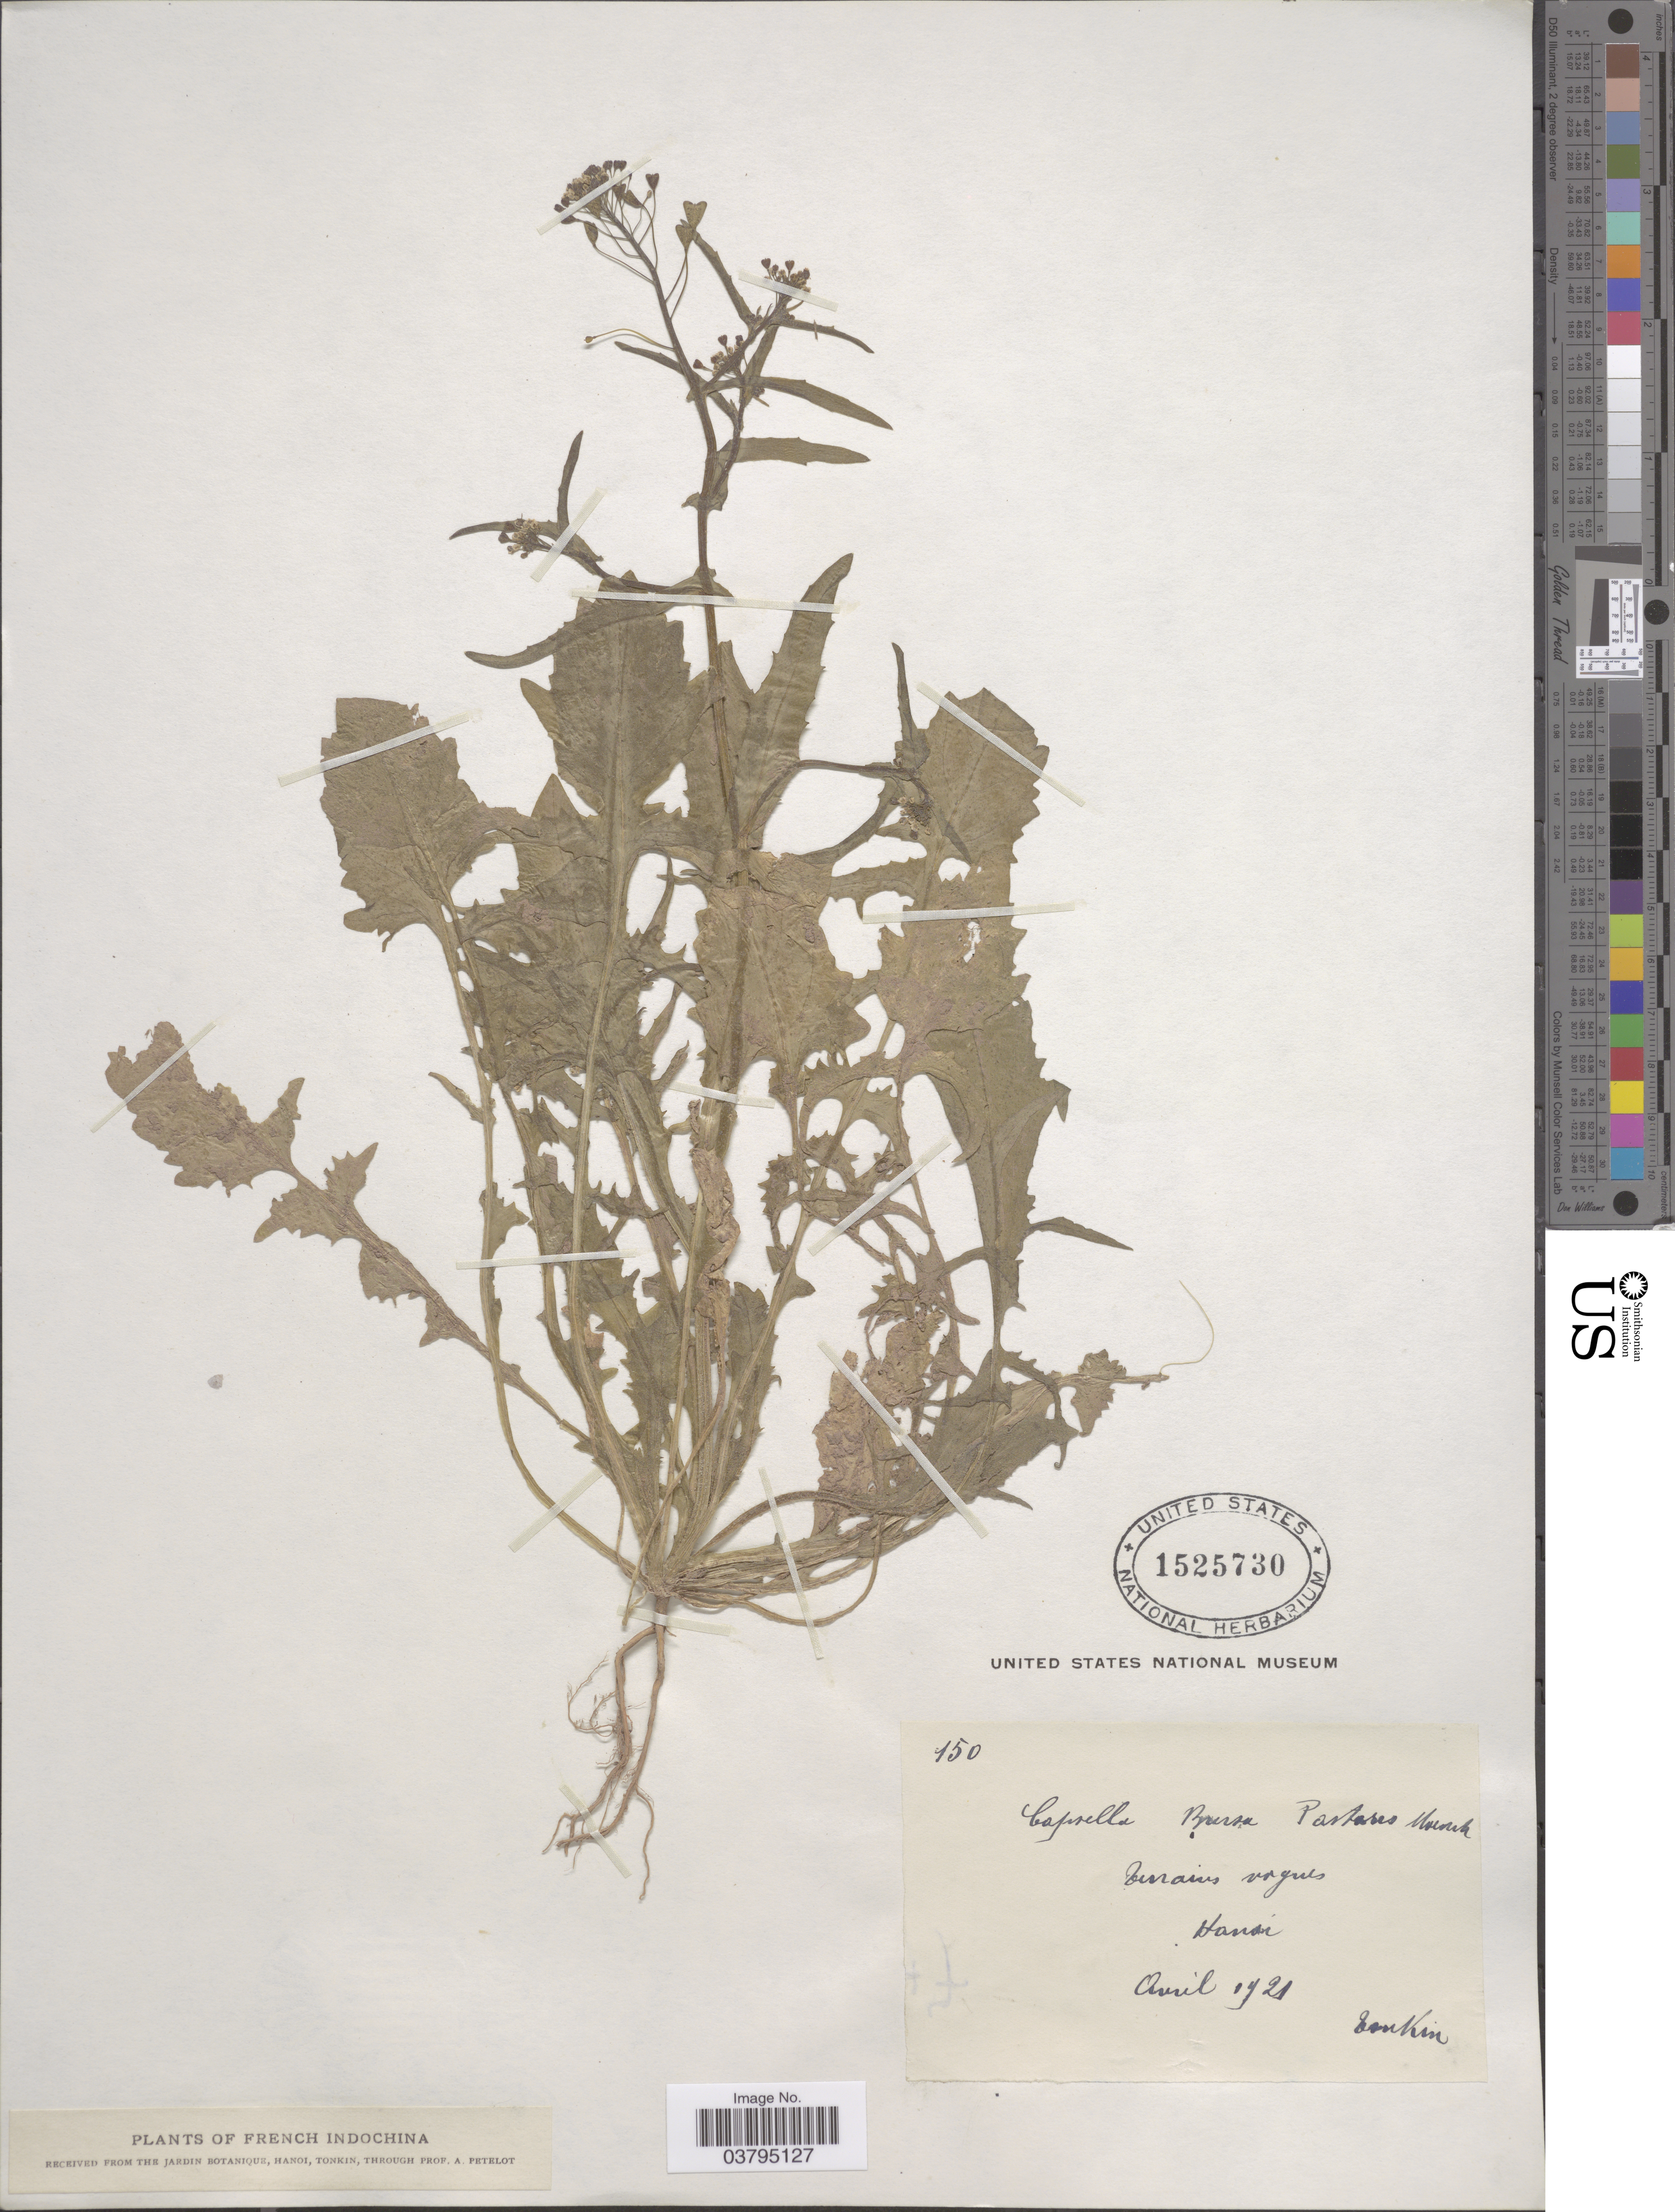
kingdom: Plantae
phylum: Tracheophyta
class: Magnoliopsida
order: Brassicales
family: Brassicaceae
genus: Capsella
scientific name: Capsella bursa-pastoris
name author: (L.) Medik.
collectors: P. A. Pételot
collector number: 150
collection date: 1921-04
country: Vietnam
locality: Hanoi. French Indochina.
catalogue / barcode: US 1525730